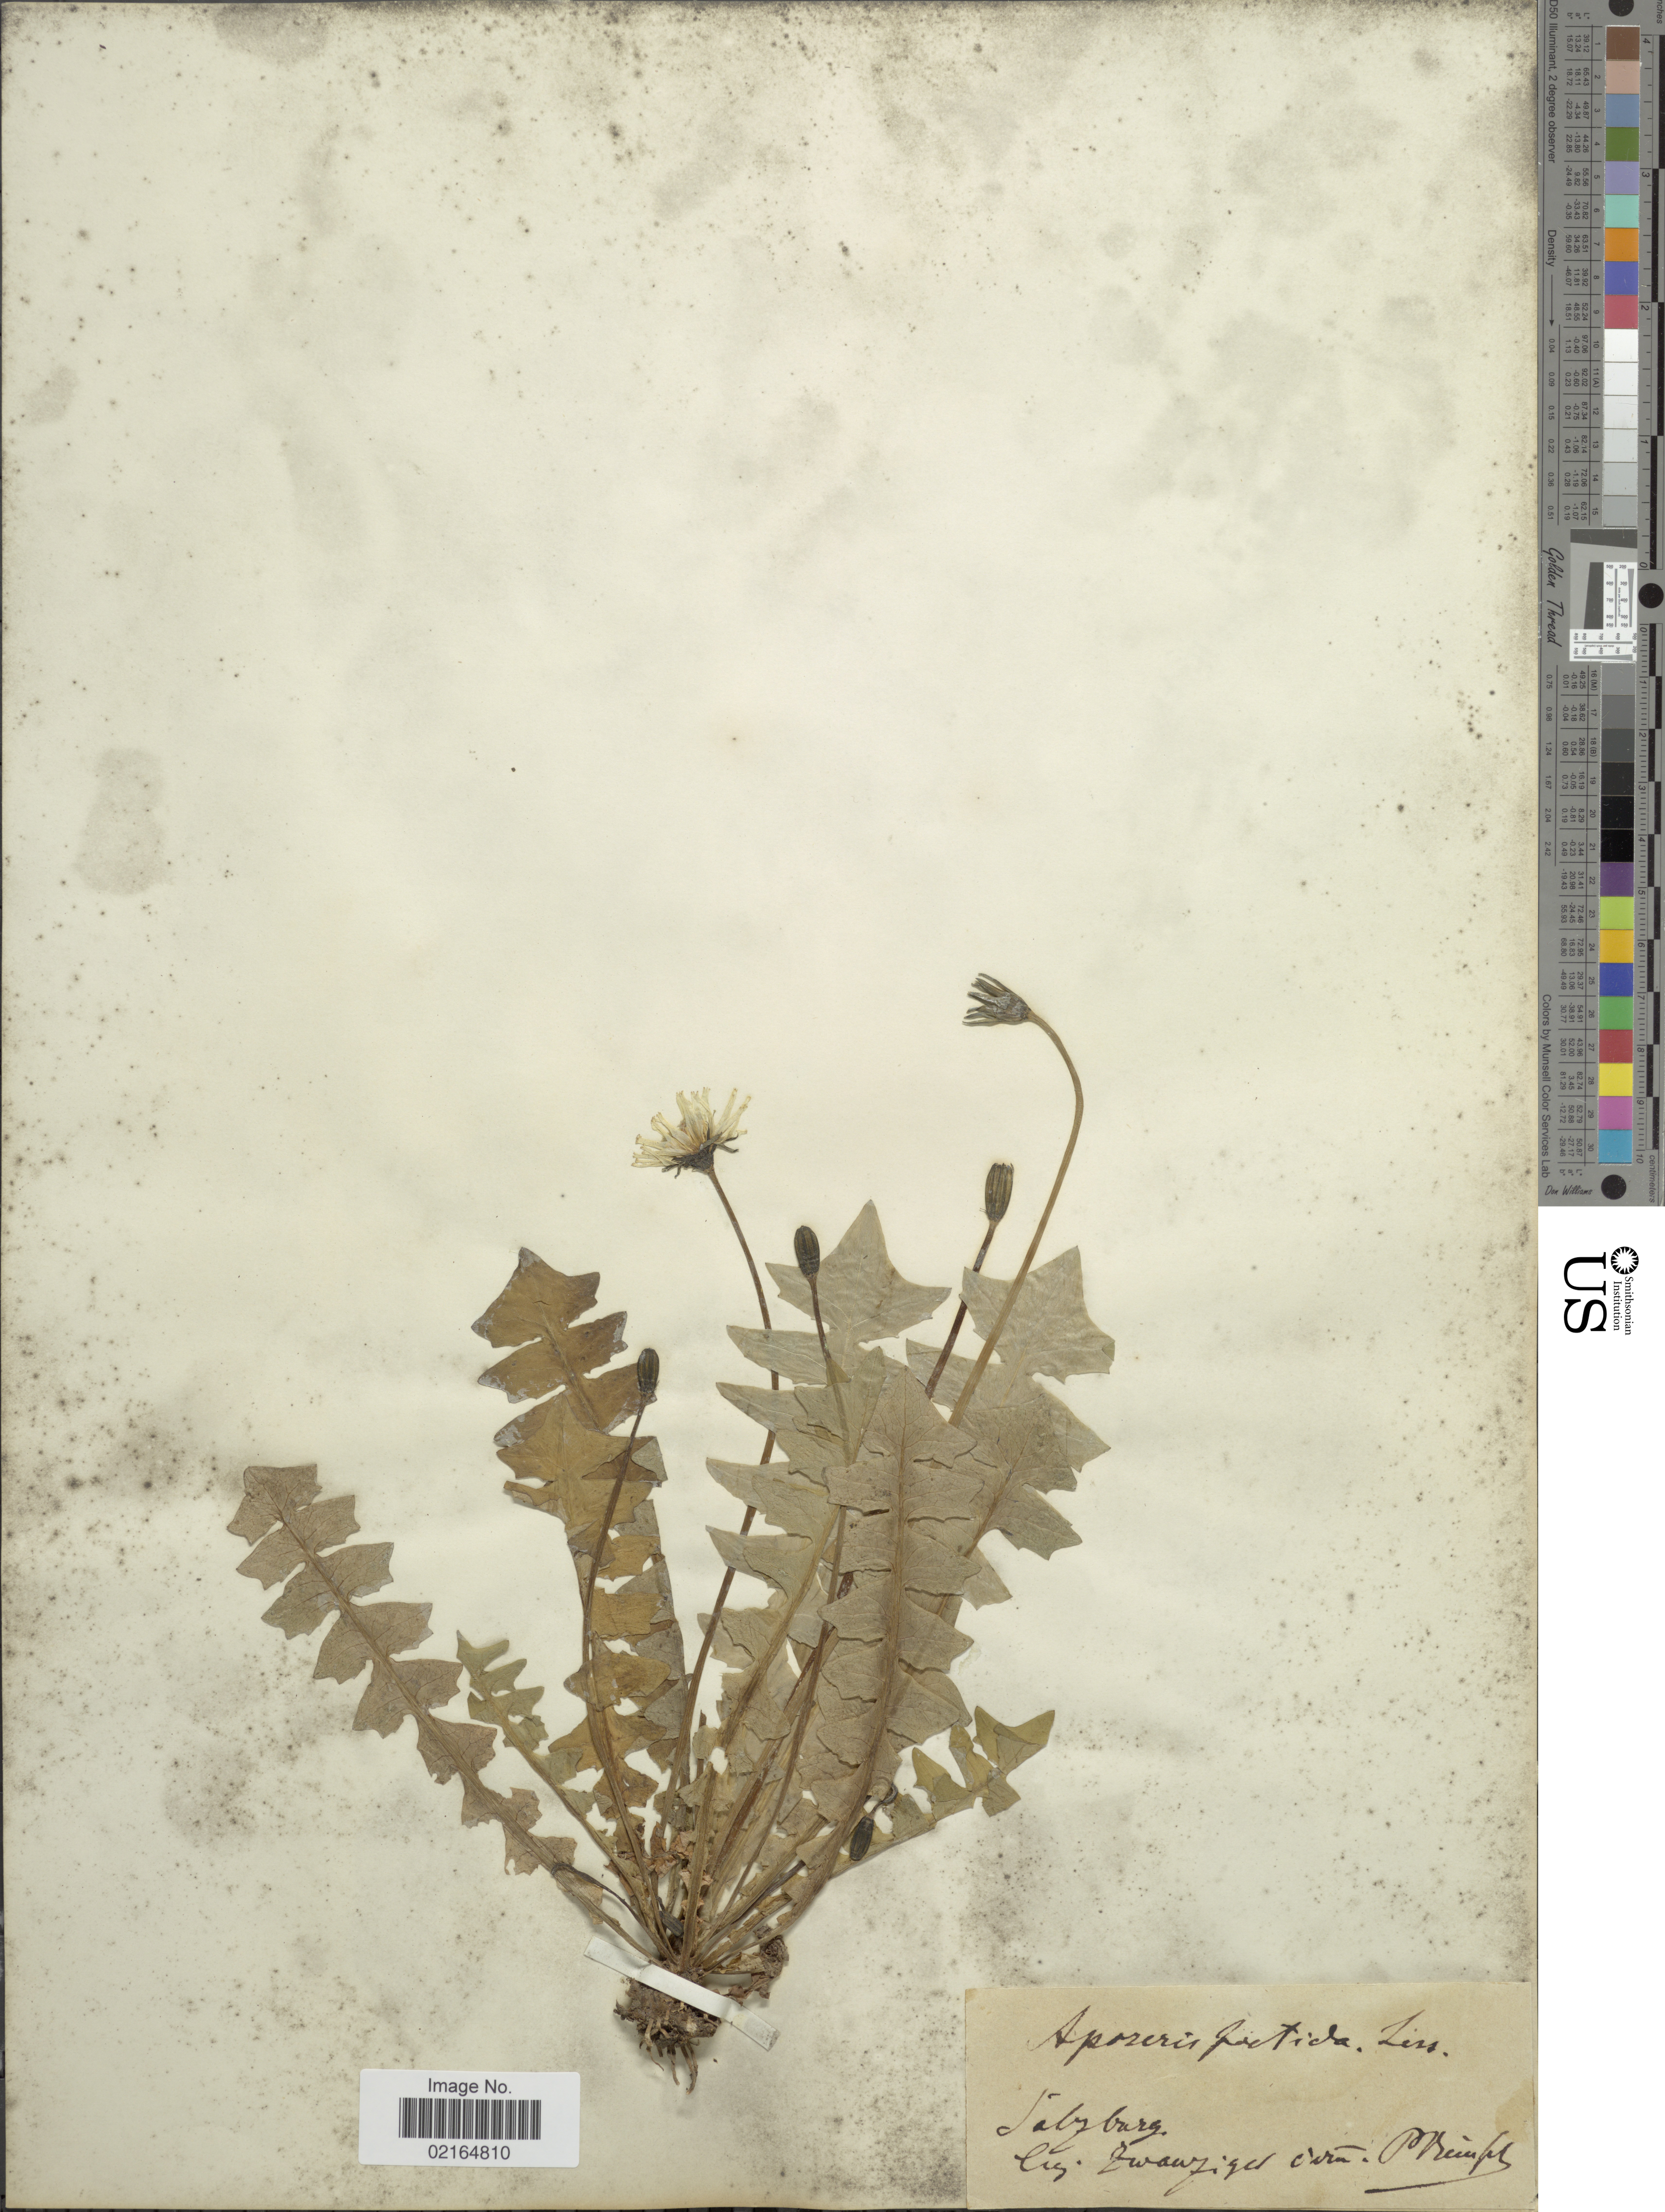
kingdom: Plantae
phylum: Tracheophyta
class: Magnoliopsida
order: Asterales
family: Asteraceae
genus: Aposeris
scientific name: Aposeris foetida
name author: (L.) Less.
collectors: M. Reinph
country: Austria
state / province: Salzburg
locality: Liq. Zwanziger civin. [interpreted]